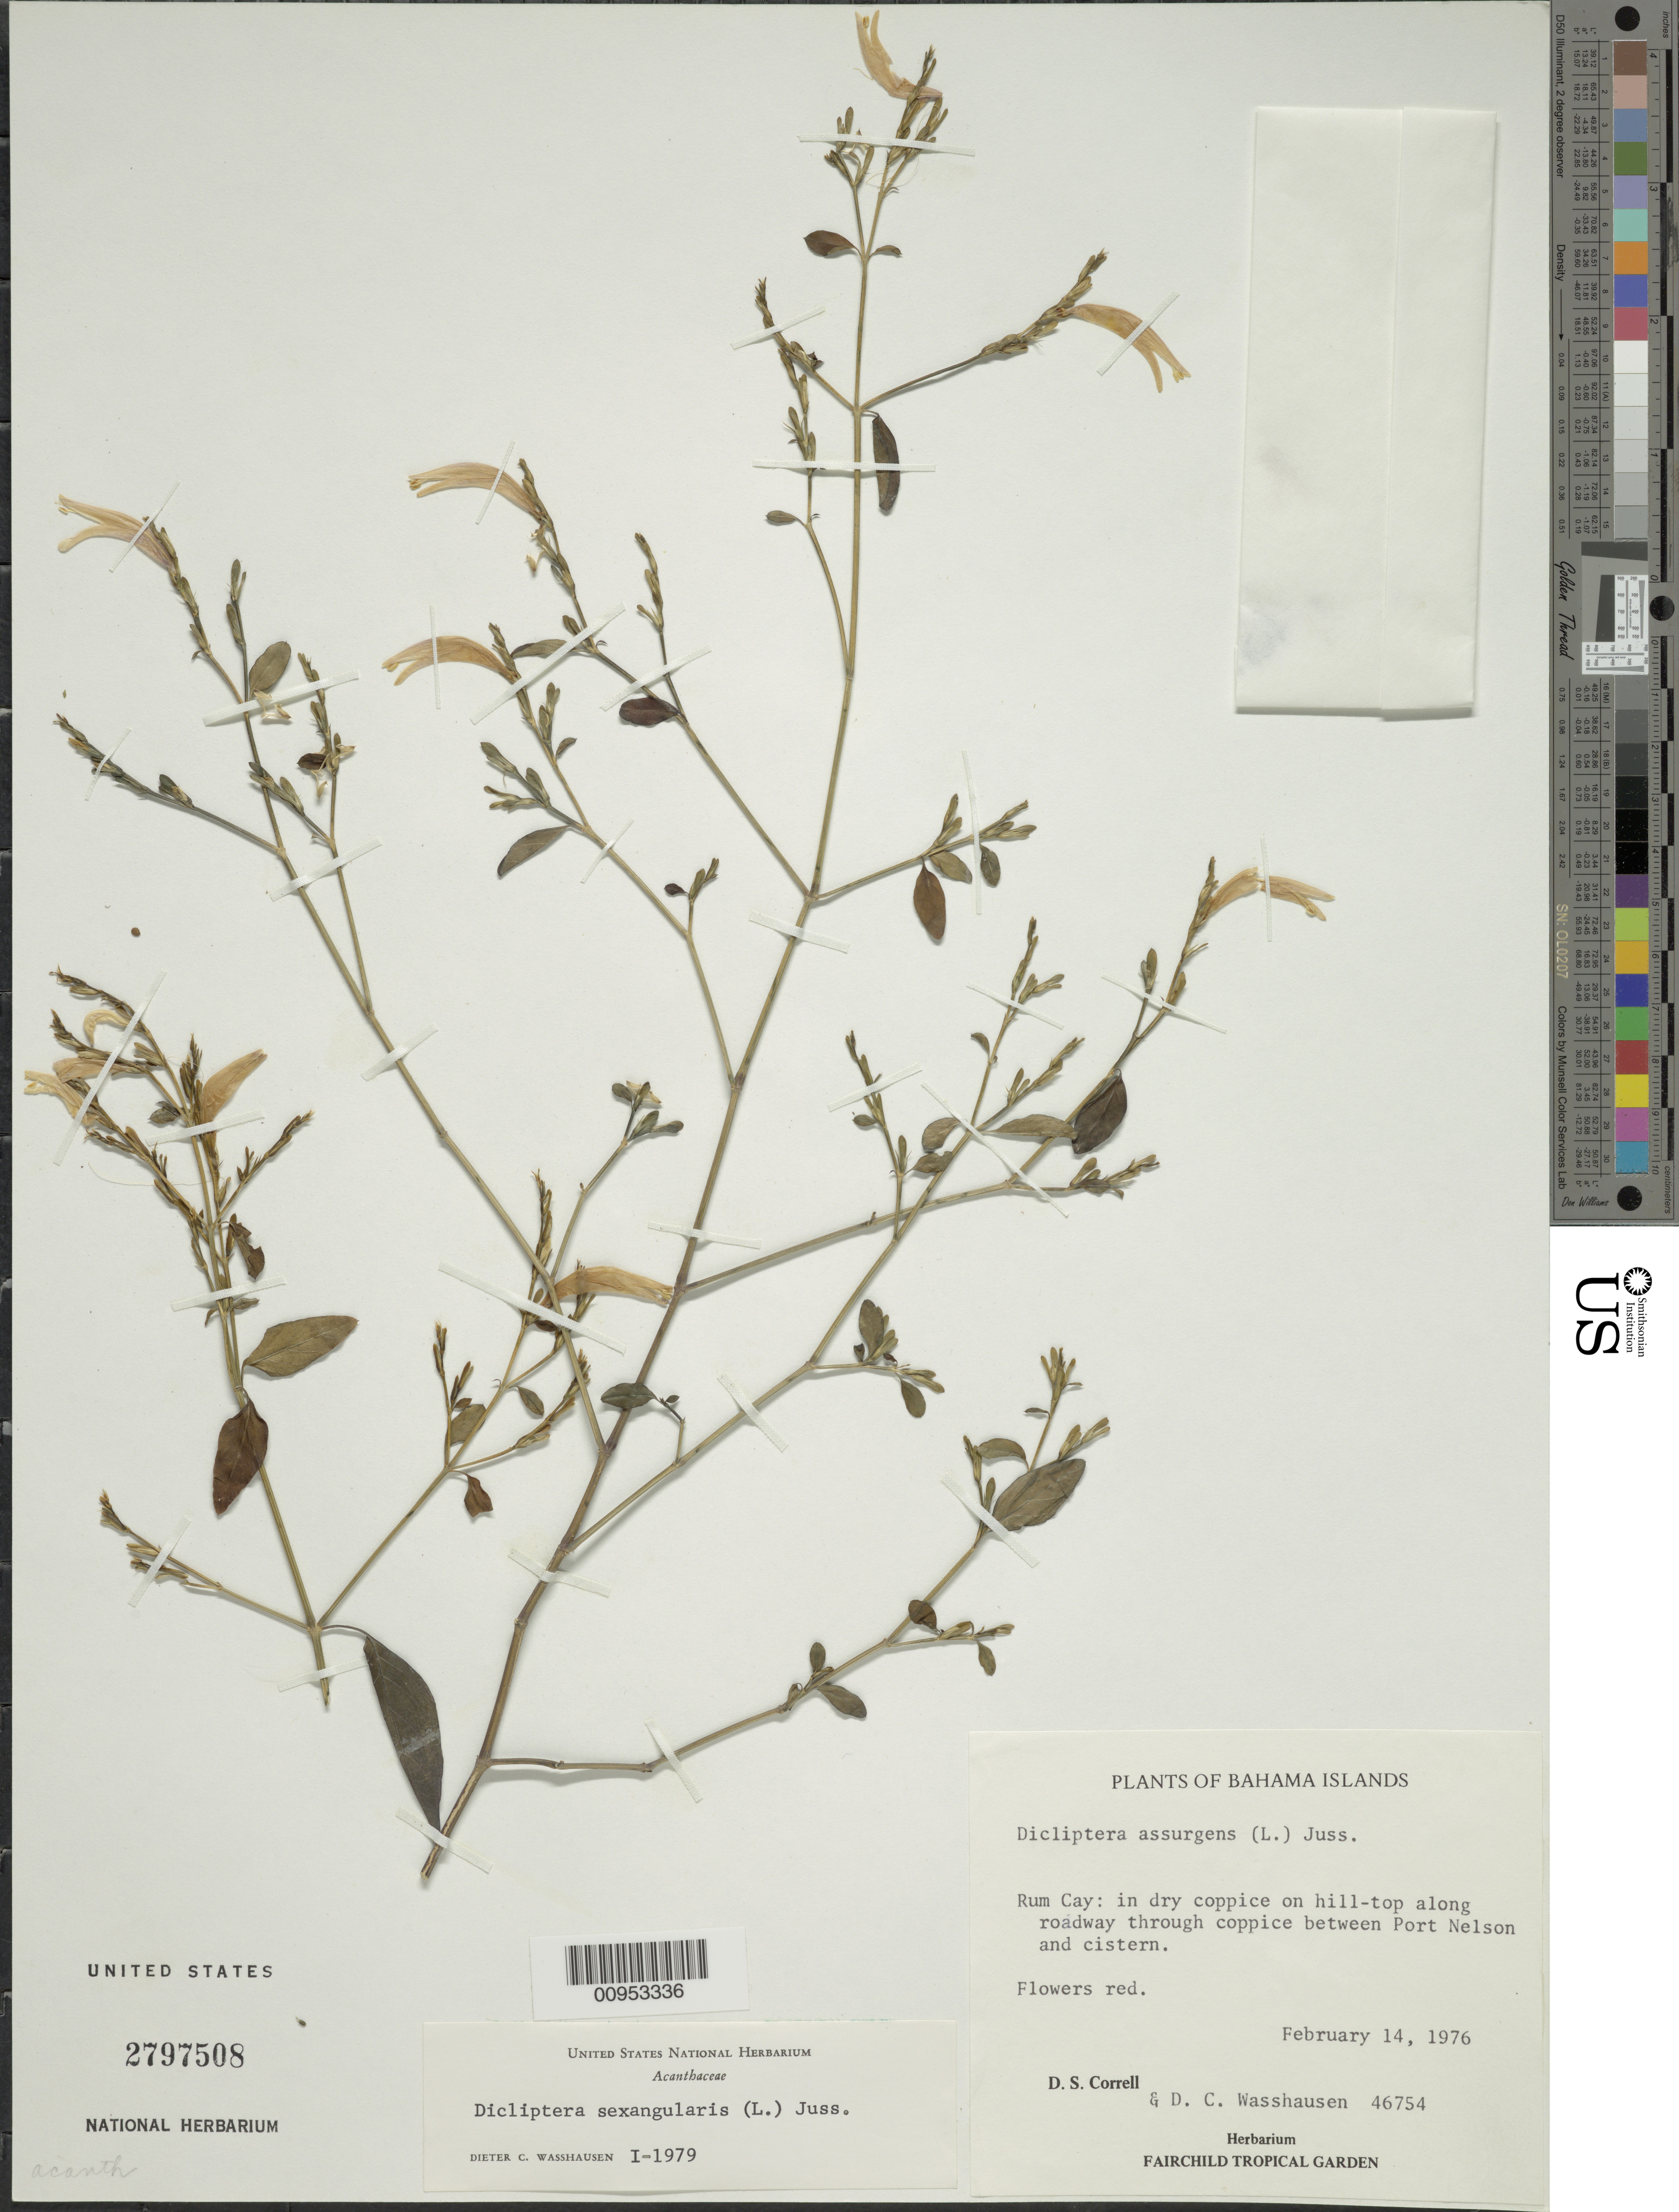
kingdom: Plantae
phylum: Tracheophyta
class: Magnoliopsida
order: Lamiales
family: Acanthaceae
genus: Dicliptera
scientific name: Dicliptera sexangularis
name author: (L.) Juss.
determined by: Wasshausen, Dieter C., (BOT), Smithsonian Institution - National Museum of Natural History (UNITED STATES)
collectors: D. S. Correll & D. C. Wasshausen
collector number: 46754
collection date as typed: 14 Feb 1976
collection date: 1976-02-14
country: Bahamas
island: Rum Cay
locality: Between Port Nelson and cistern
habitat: In dry coppice on hilltop along roadway through coppice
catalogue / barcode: US 2797508